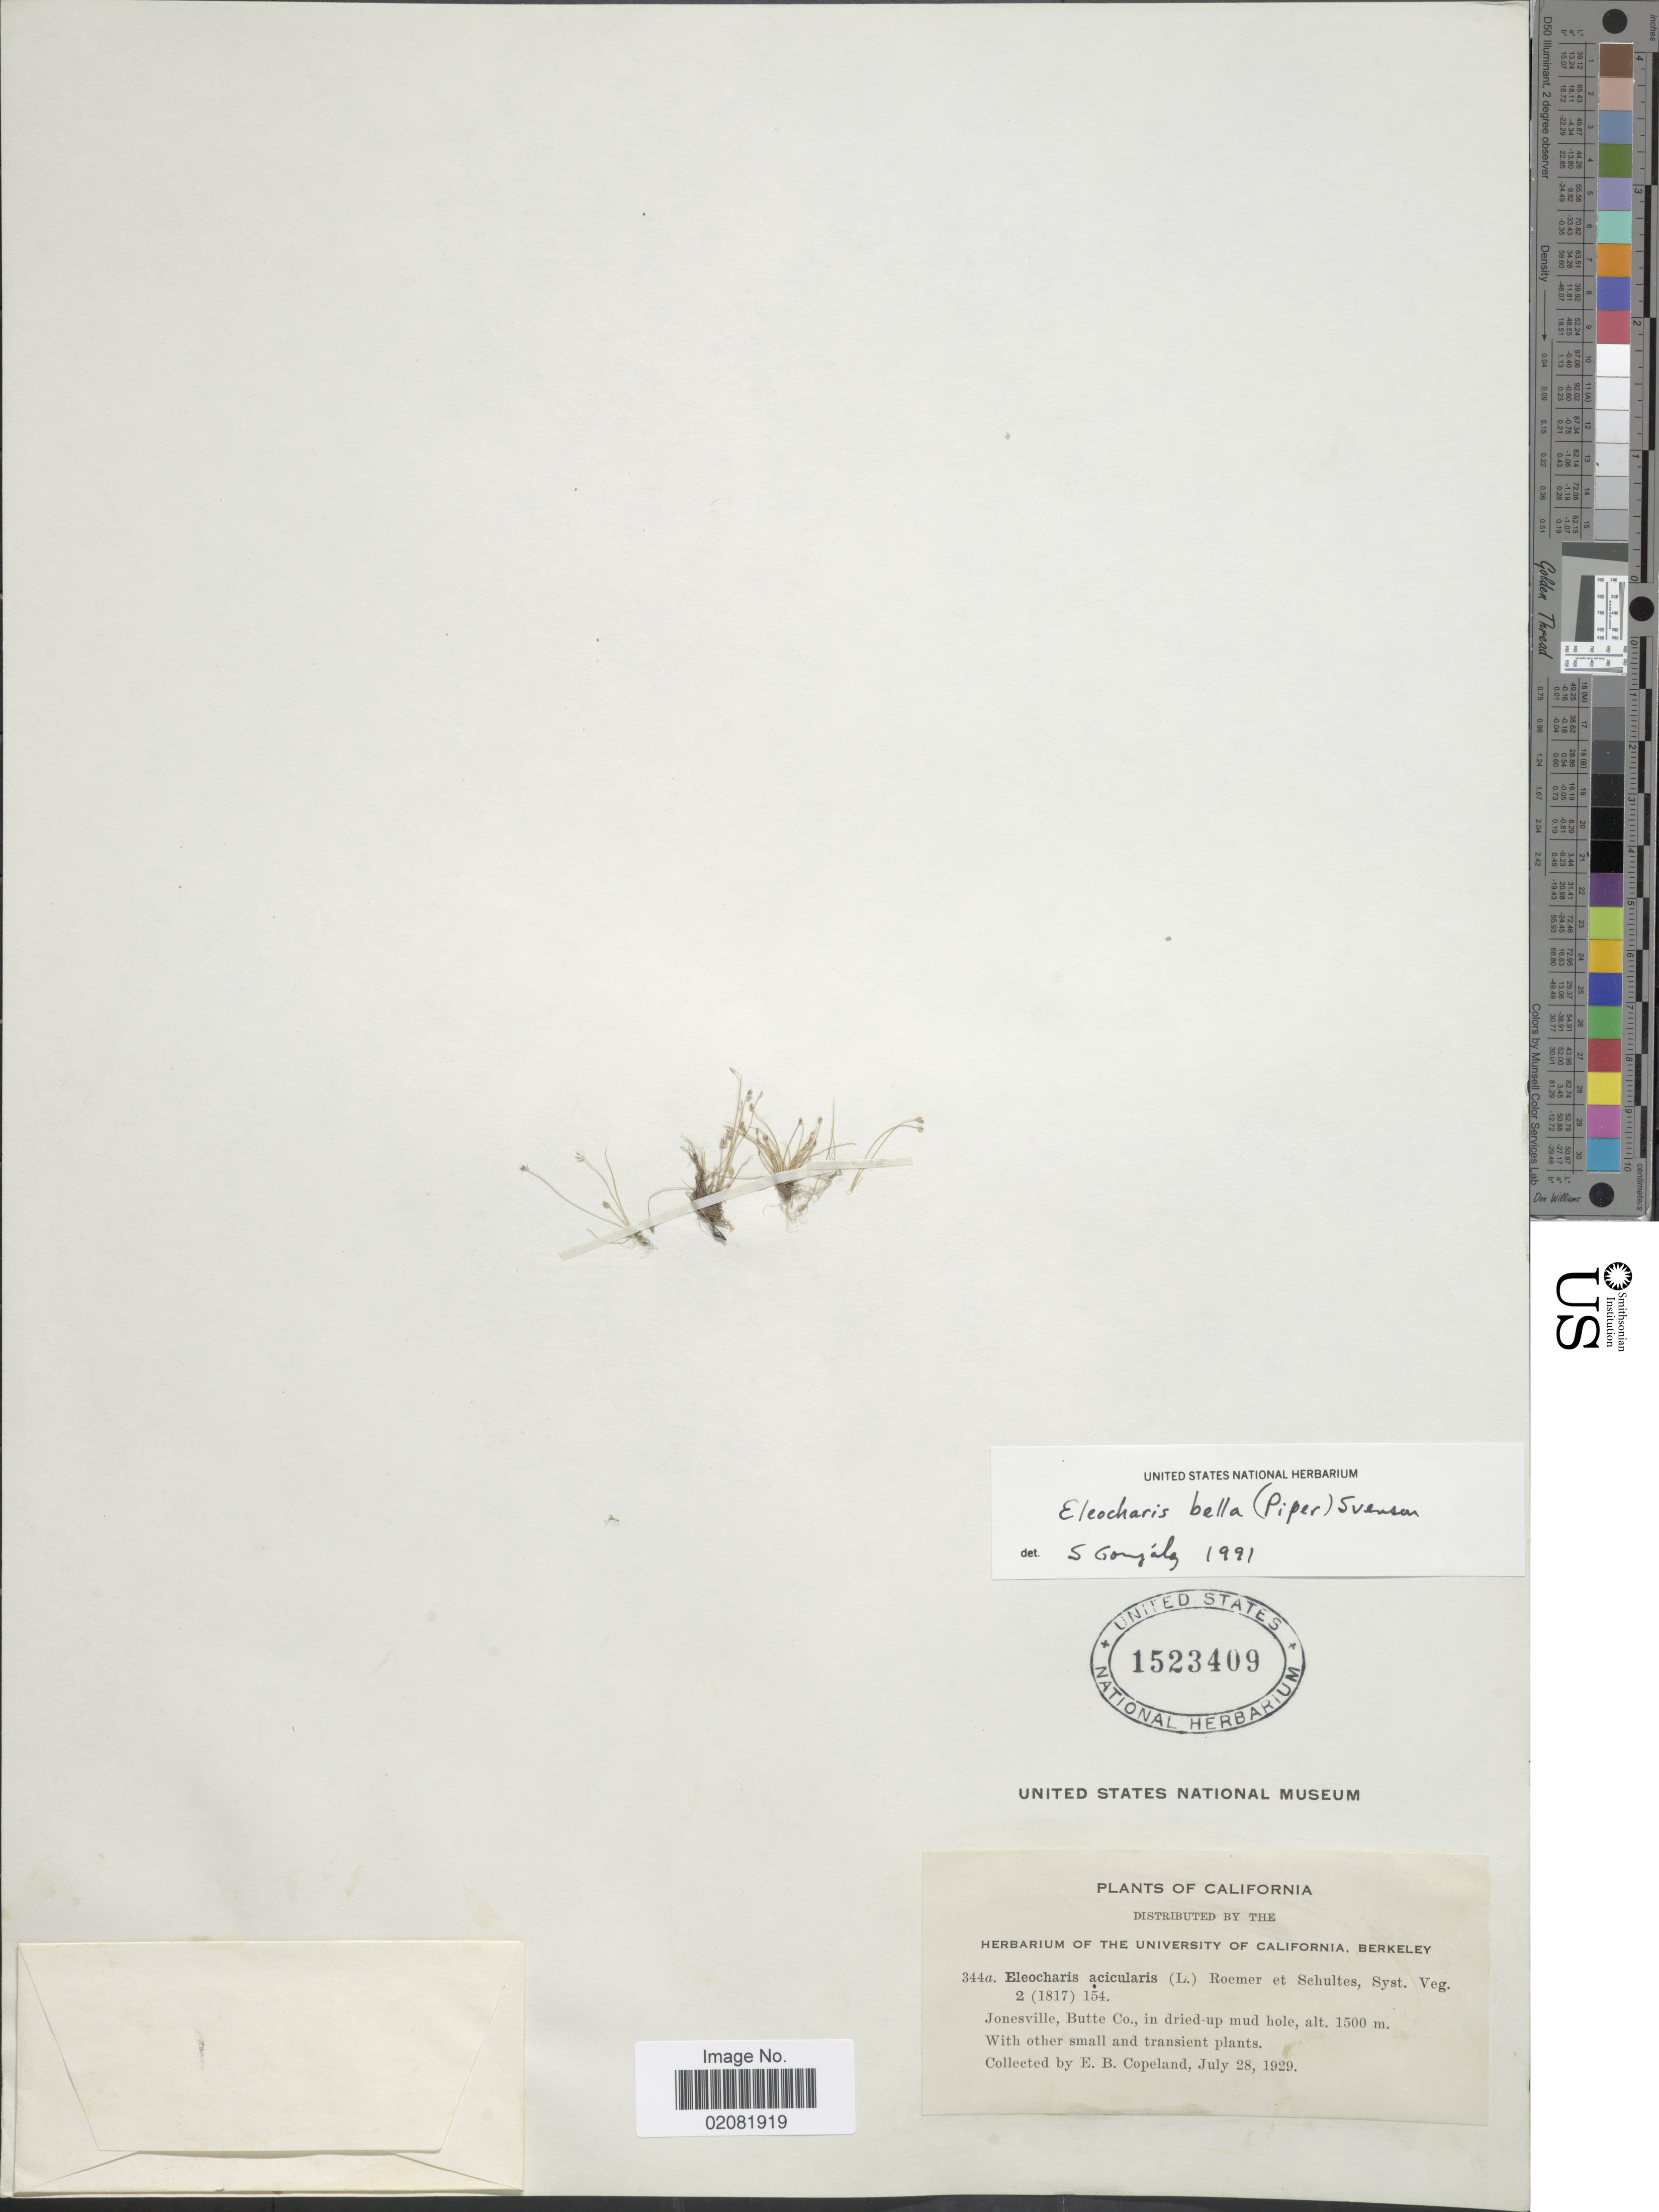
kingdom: Plantae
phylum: Tracheophyta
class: Liliopsida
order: Poales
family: Cyperaceae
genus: Eleocharis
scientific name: Eleocharis bella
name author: (Piper) Svenson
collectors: E. B. Copeland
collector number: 344a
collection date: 1929-07-28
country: United States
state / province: California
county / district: Butte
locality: Jonesville, Butte Co.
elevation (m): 1500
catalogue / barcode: US 1523409